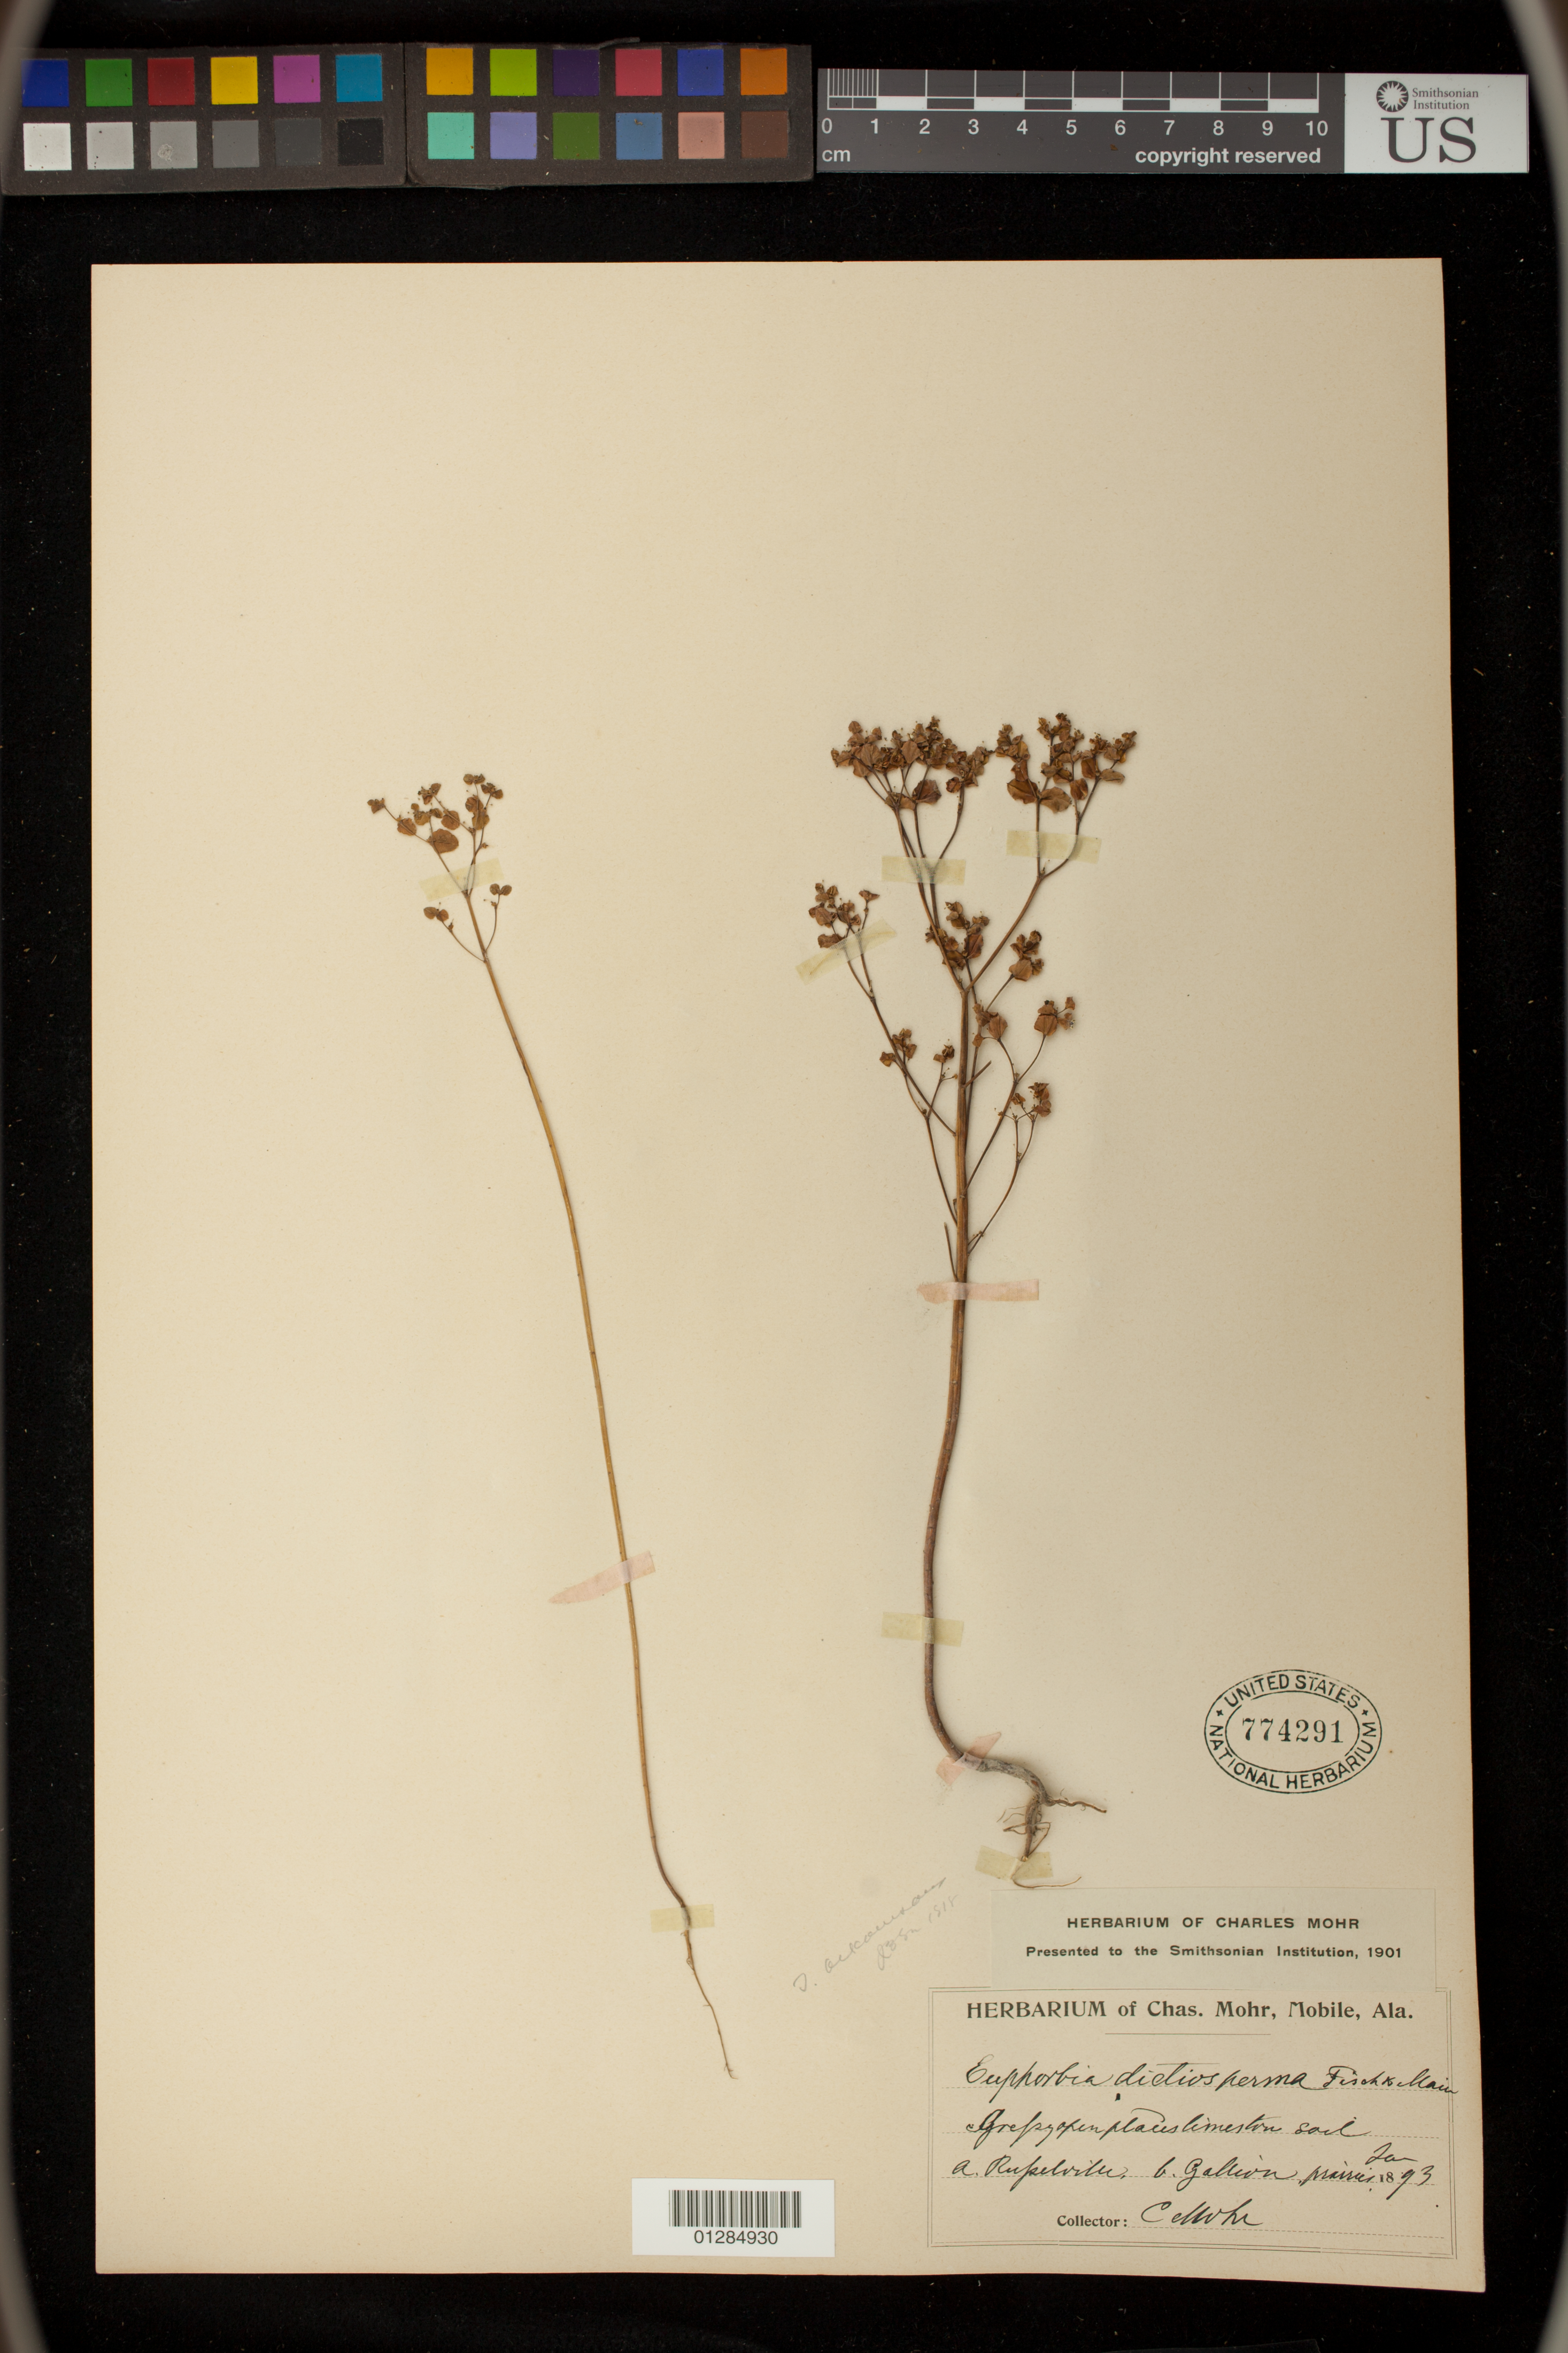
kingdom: Plantae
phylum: Tracheophyta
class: Magnoliopsida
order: Malpighiales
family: Euphorbiaceae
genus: Euphorbia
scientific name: Euphorbia spathulata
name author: Lam.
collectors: Mohr, C. T. (herbarium)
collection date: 1893-01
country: United States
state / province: Alabama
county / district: Hale County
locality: Gallion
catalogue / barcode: US 774291